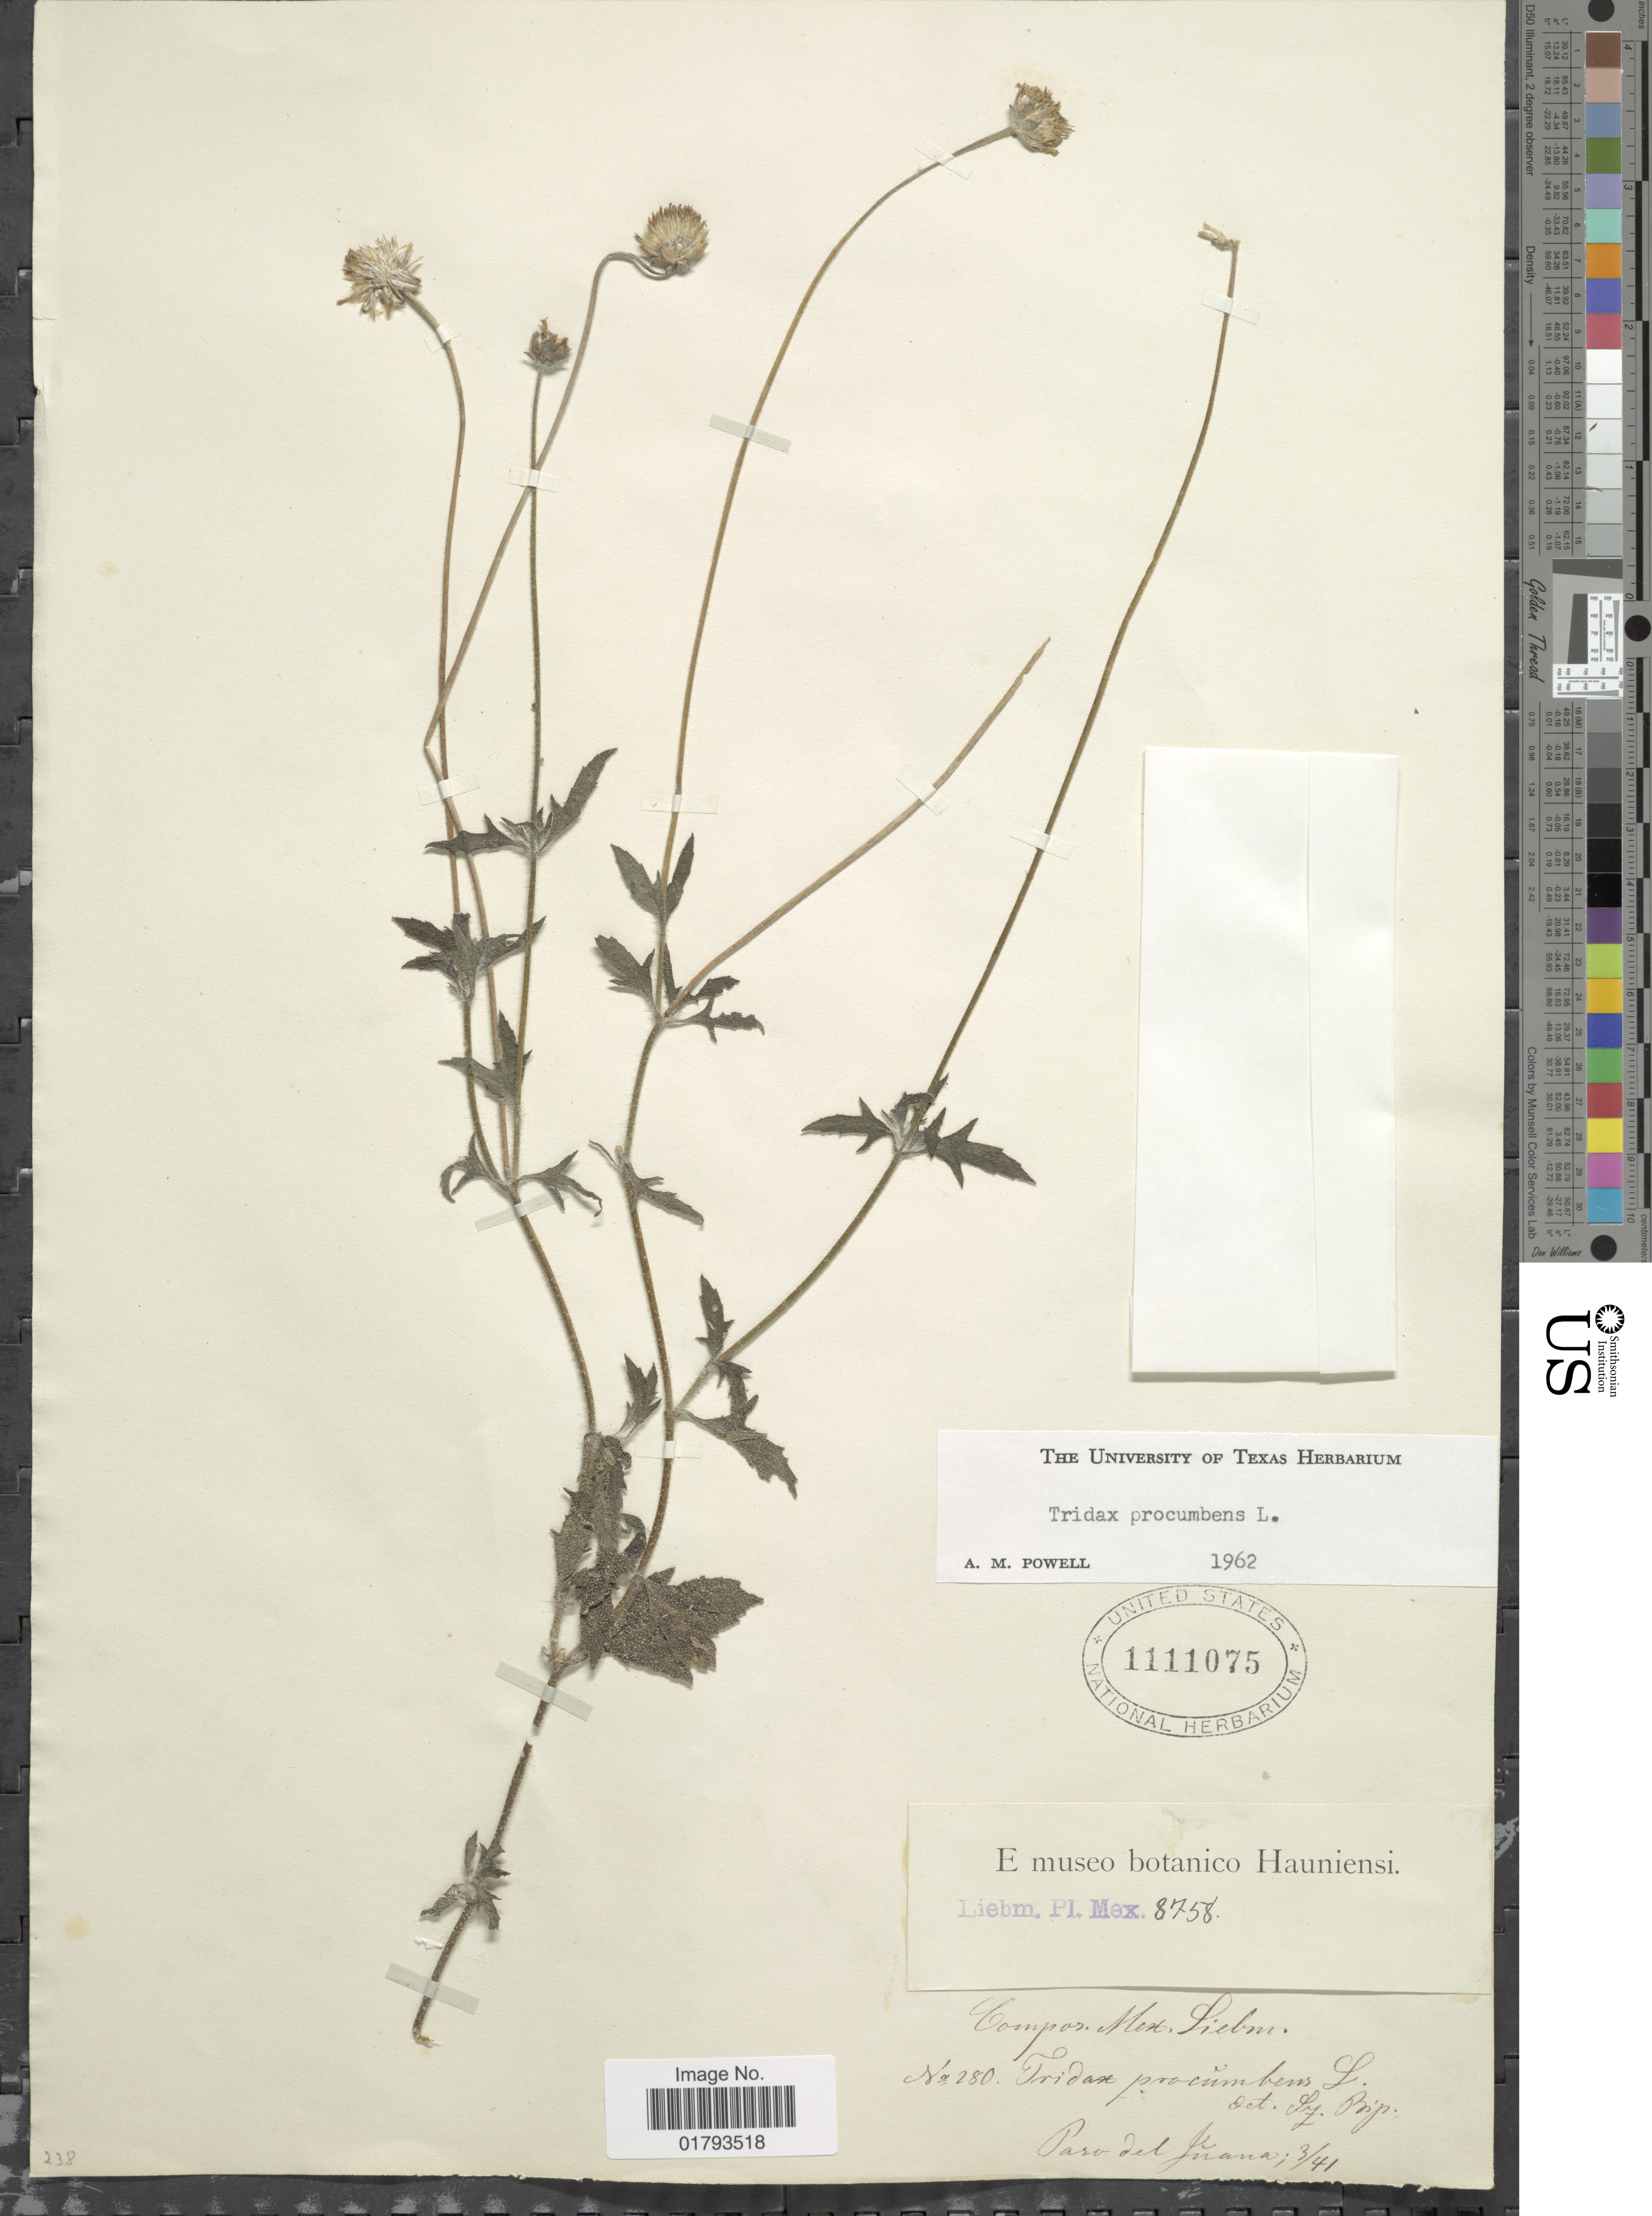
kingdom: Plantae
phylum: Tracheophyta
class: Magnoliopsida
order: Asterales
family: Asteraceae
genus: Tridax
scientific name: Tridax procumbens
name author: L.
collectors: M. Liberman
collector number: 280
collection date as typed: Transcribed d/m/y: /3/41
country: Mexico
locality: Paso del Juana.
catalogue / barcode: US 1111075